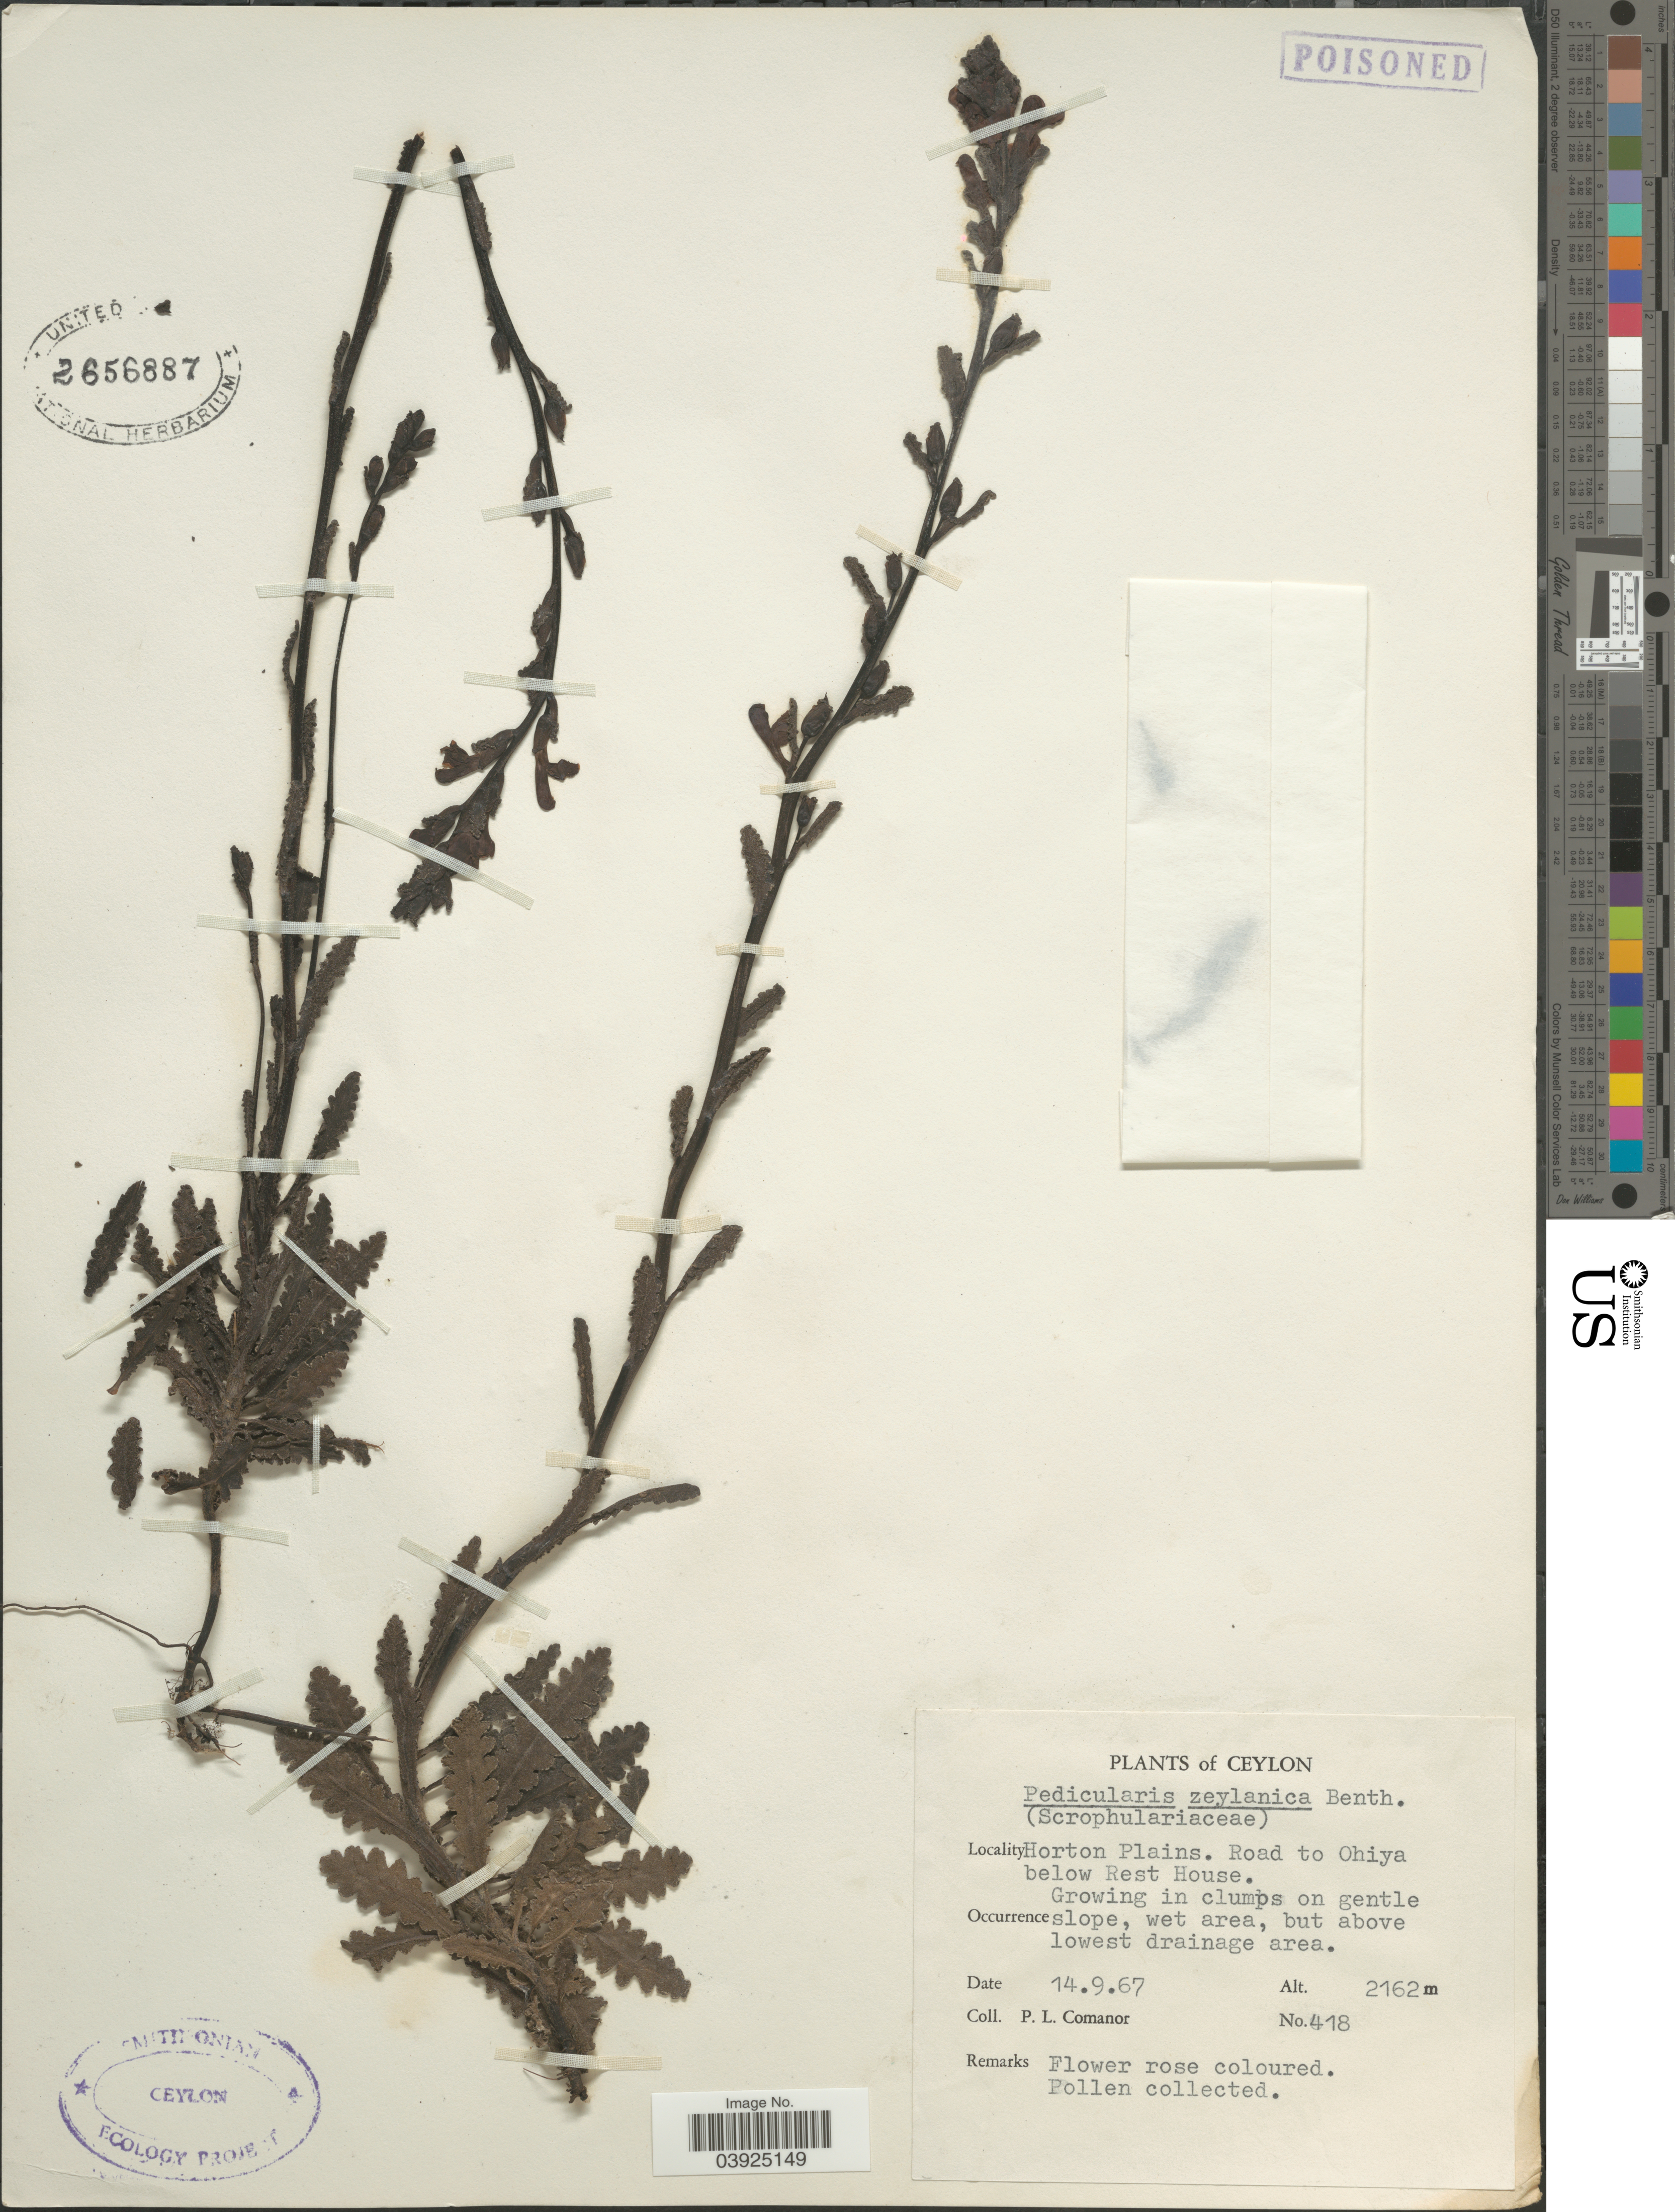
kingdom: Plantae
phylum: Tracheophyta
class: Magnoliopsida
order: Lamiales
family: Orobanchaceae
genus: Pedicularis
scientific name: Pedicularis zeylanica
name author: Benth.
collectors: P. Comanor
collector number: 418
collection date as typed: Transcribed d/m/y: 14/9/67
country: Sri Lanka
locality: Ceylon. Horton Plains. Road to Ohiya below Rest House.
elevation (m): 2162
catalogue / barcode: US 2656887